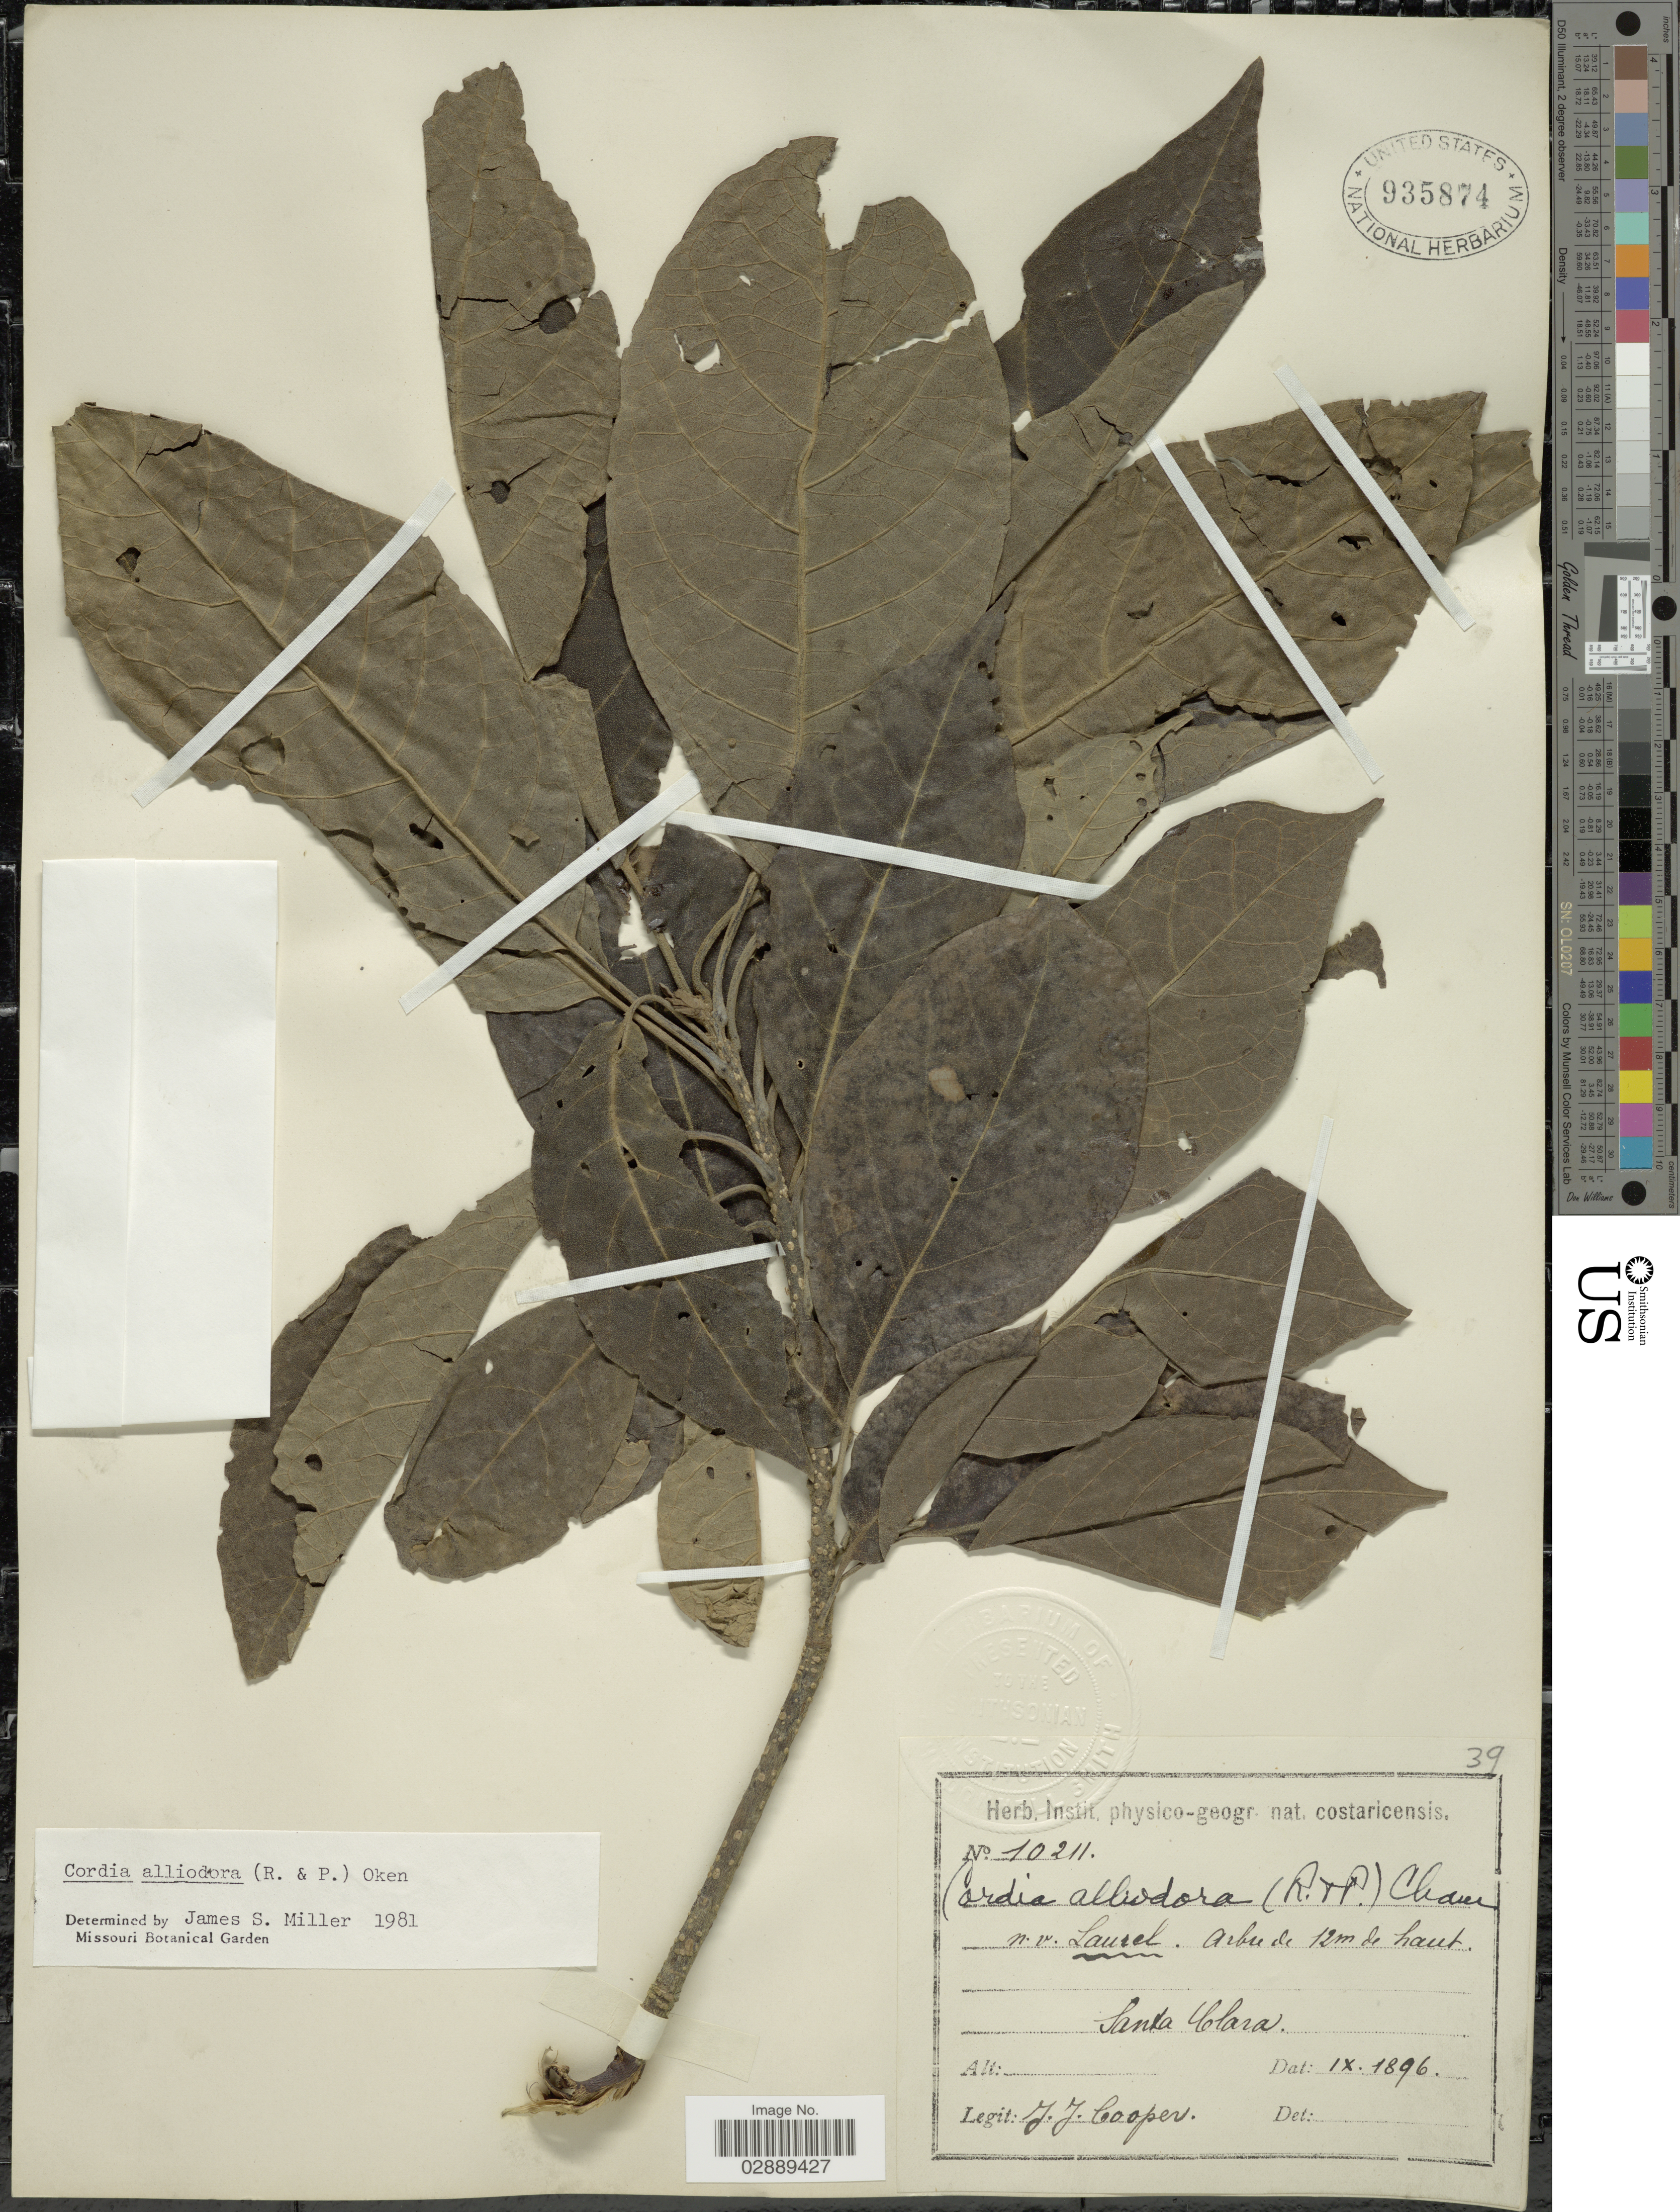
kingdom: Plantae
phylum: Tracheophyta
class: Magnoliopsida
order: Boraginales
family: Cordiaceae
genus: Cordia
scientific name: Cordia alliodora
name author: (Ruiz & Pav.) Oken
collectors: J. J. Cooper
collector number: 10211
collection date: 1896-09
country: Costa Rica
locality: Santa Clara.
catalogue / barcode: US 935874